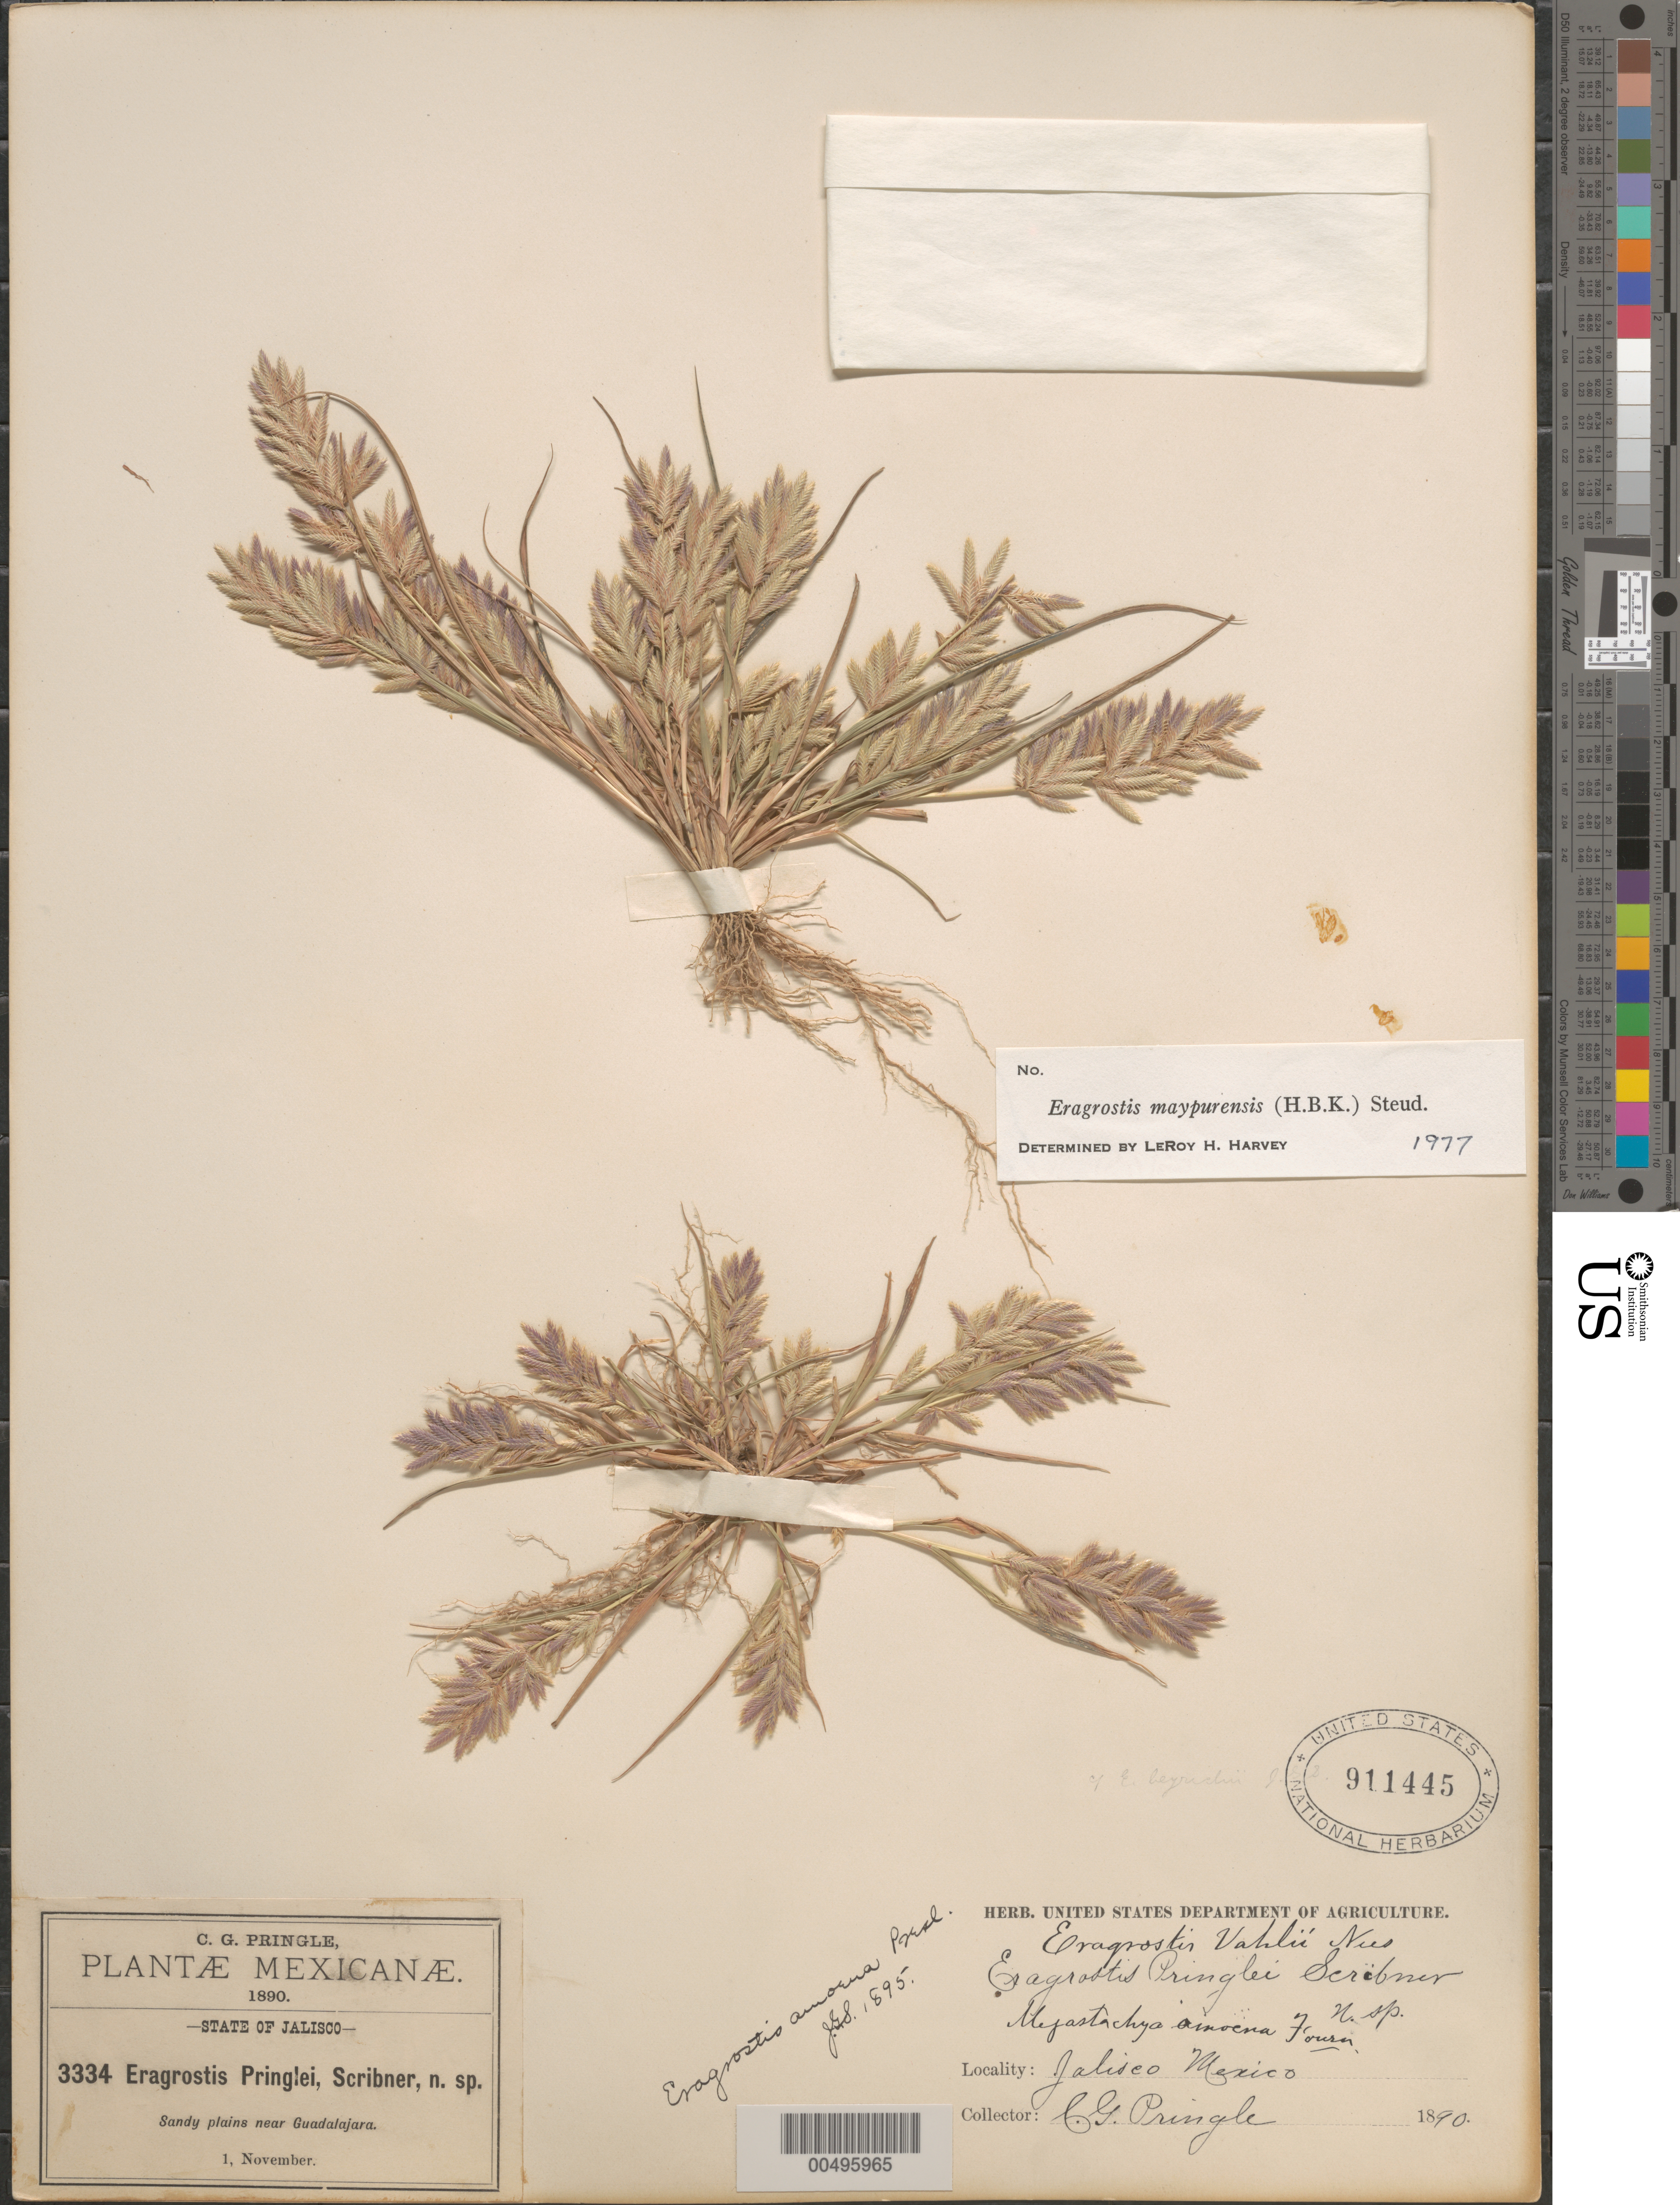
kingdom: Plantae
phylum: Tracheophyta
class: Liliopsida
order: Poales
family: Poaceae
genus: Eragrostis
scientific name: Eragrostis maypurensis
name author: (Kunth) Steud.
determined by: Harvey, L. H.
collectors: C. G. Pringle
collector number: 3334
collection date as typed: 1 Nov 1890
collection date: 1890-11-01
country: Mexico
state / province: Jalisco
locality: Near Guadalajara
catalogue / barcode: US 911445